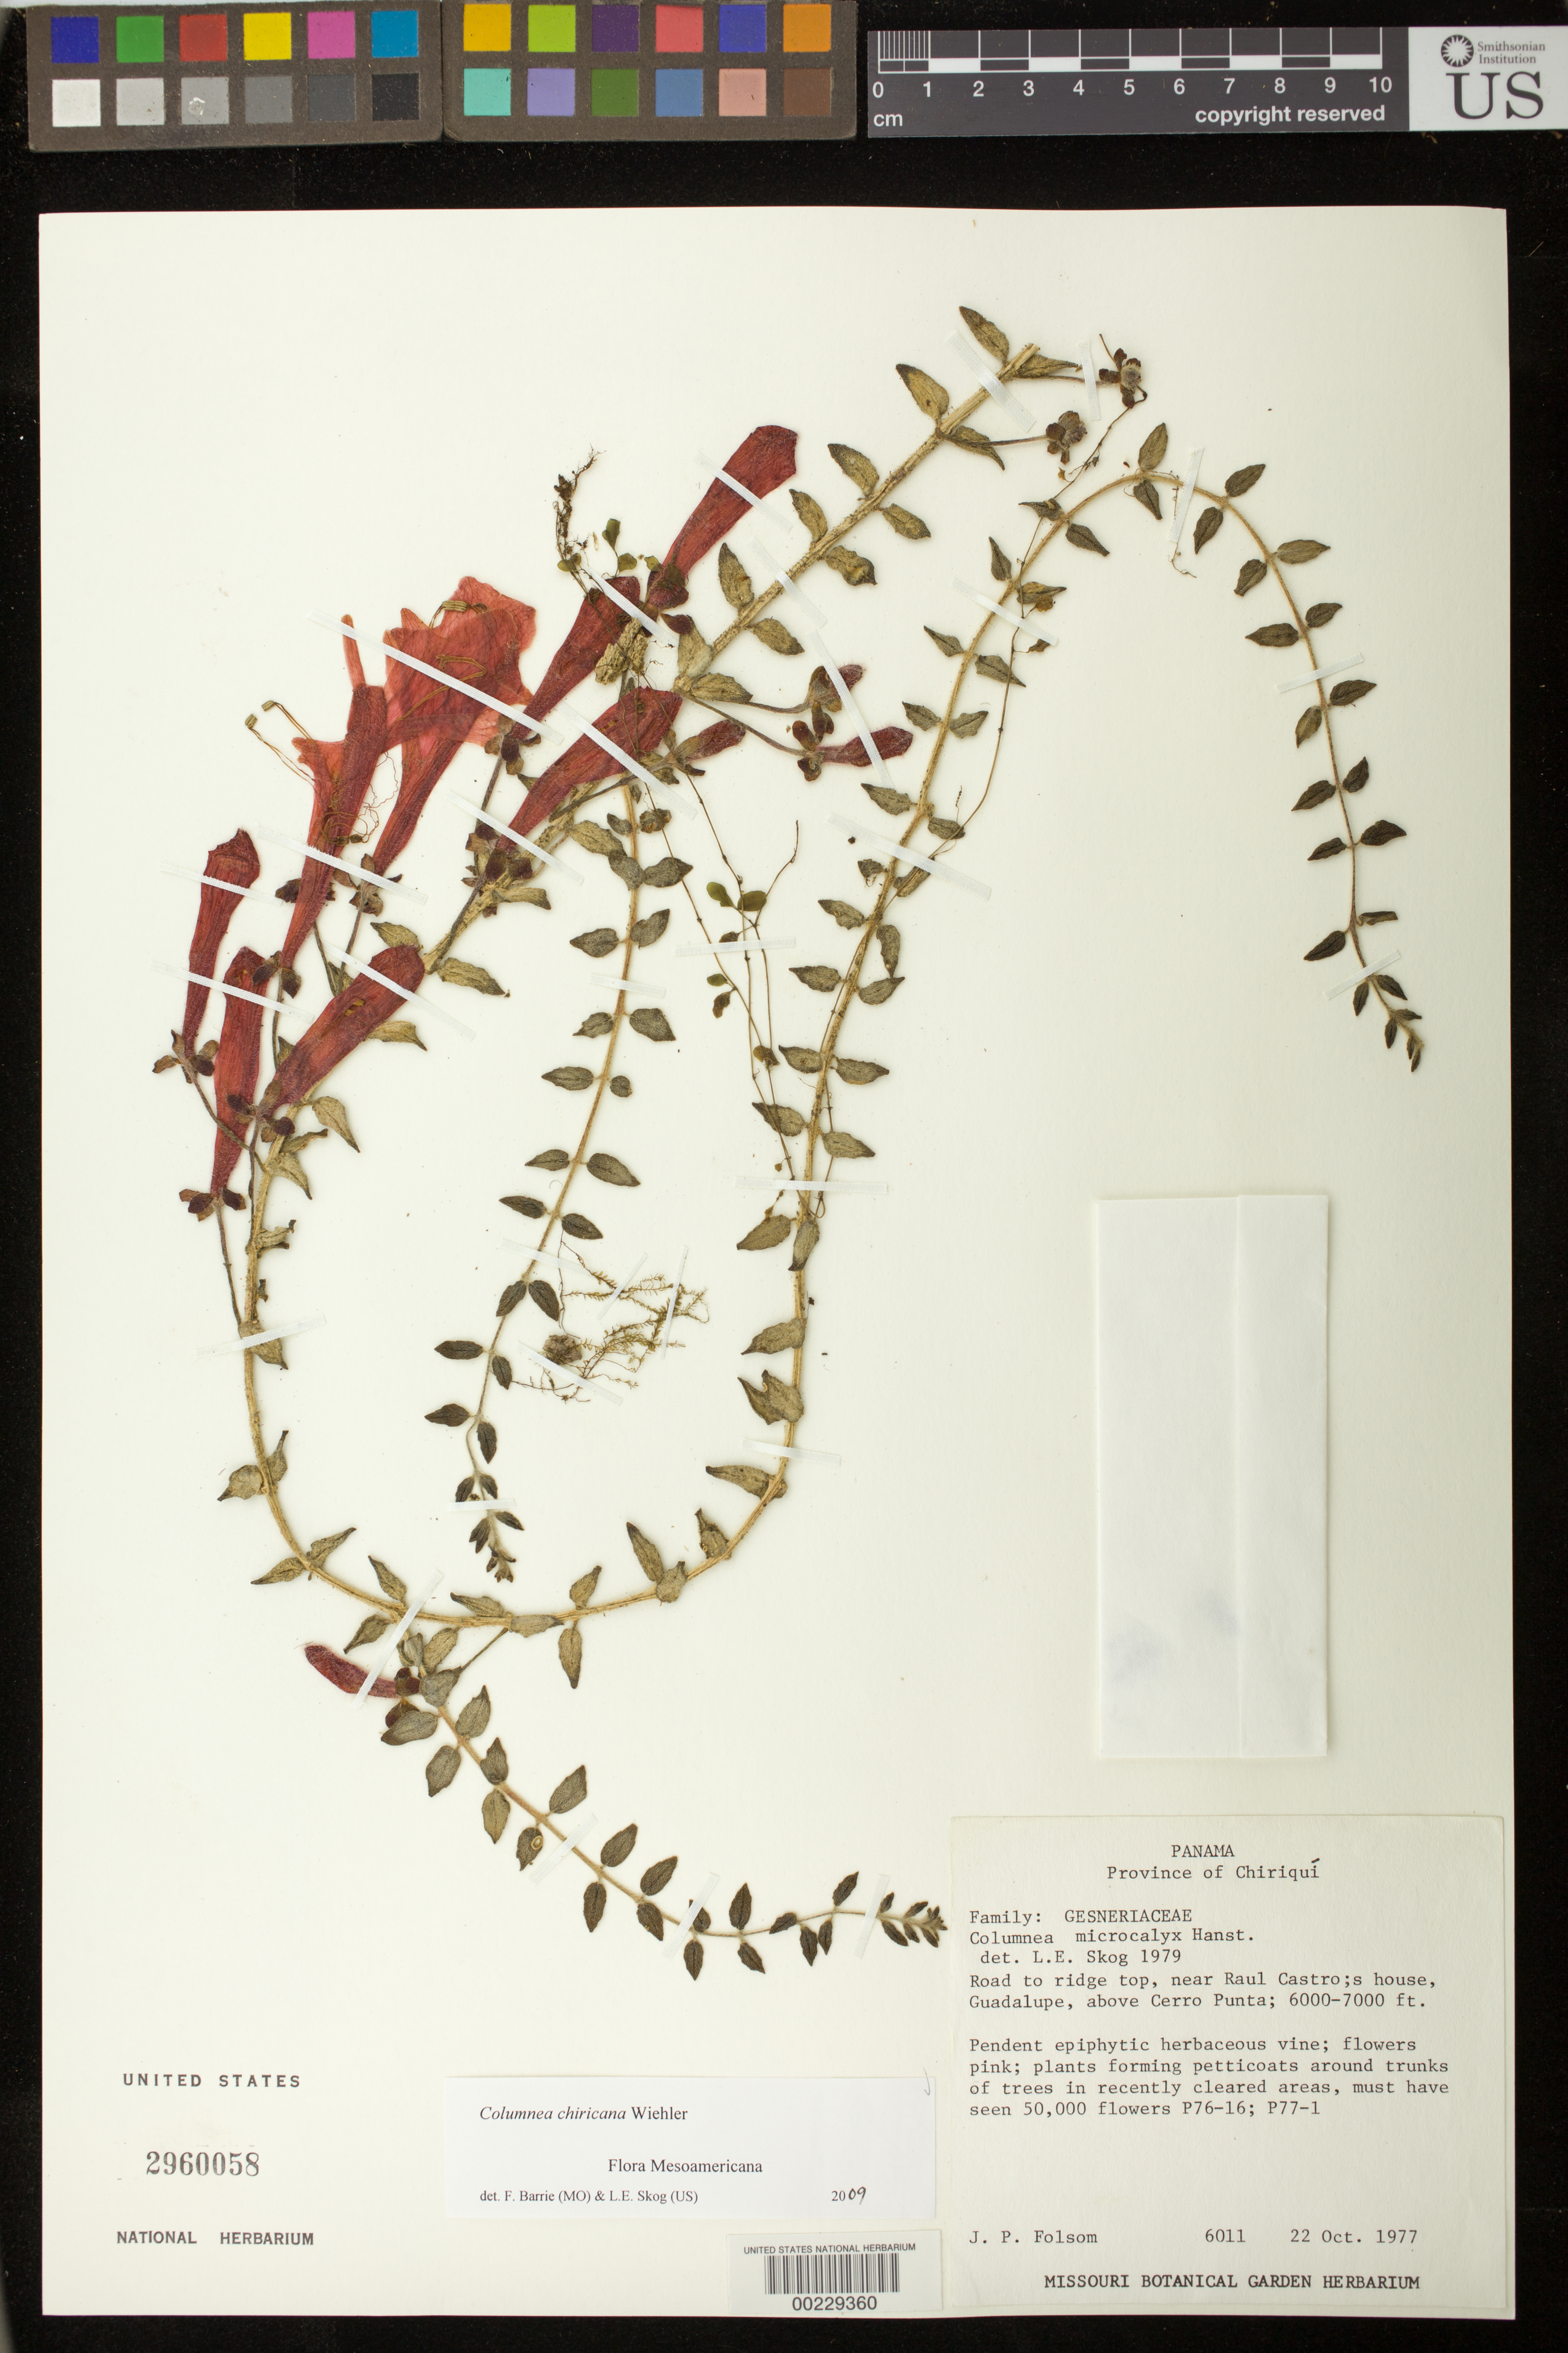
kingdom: Plantae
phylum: Tracheophyta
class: Magnoliopsida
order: Lamiales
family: Gesneriaceae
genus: Columnea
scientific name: Columnea chiricana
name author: Wiehler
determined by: Barrie, F. R.; Skog, Laurence E.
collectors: J. P. Folsom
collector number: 6011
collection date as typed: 22 Oct 1977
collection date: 1977-10-22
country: Panama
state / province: Chiriquí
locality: Road to ridge top, near Raul Castro's House, Guadalupe, above Cerro Punta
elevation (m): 1829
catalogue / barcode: US 2960058